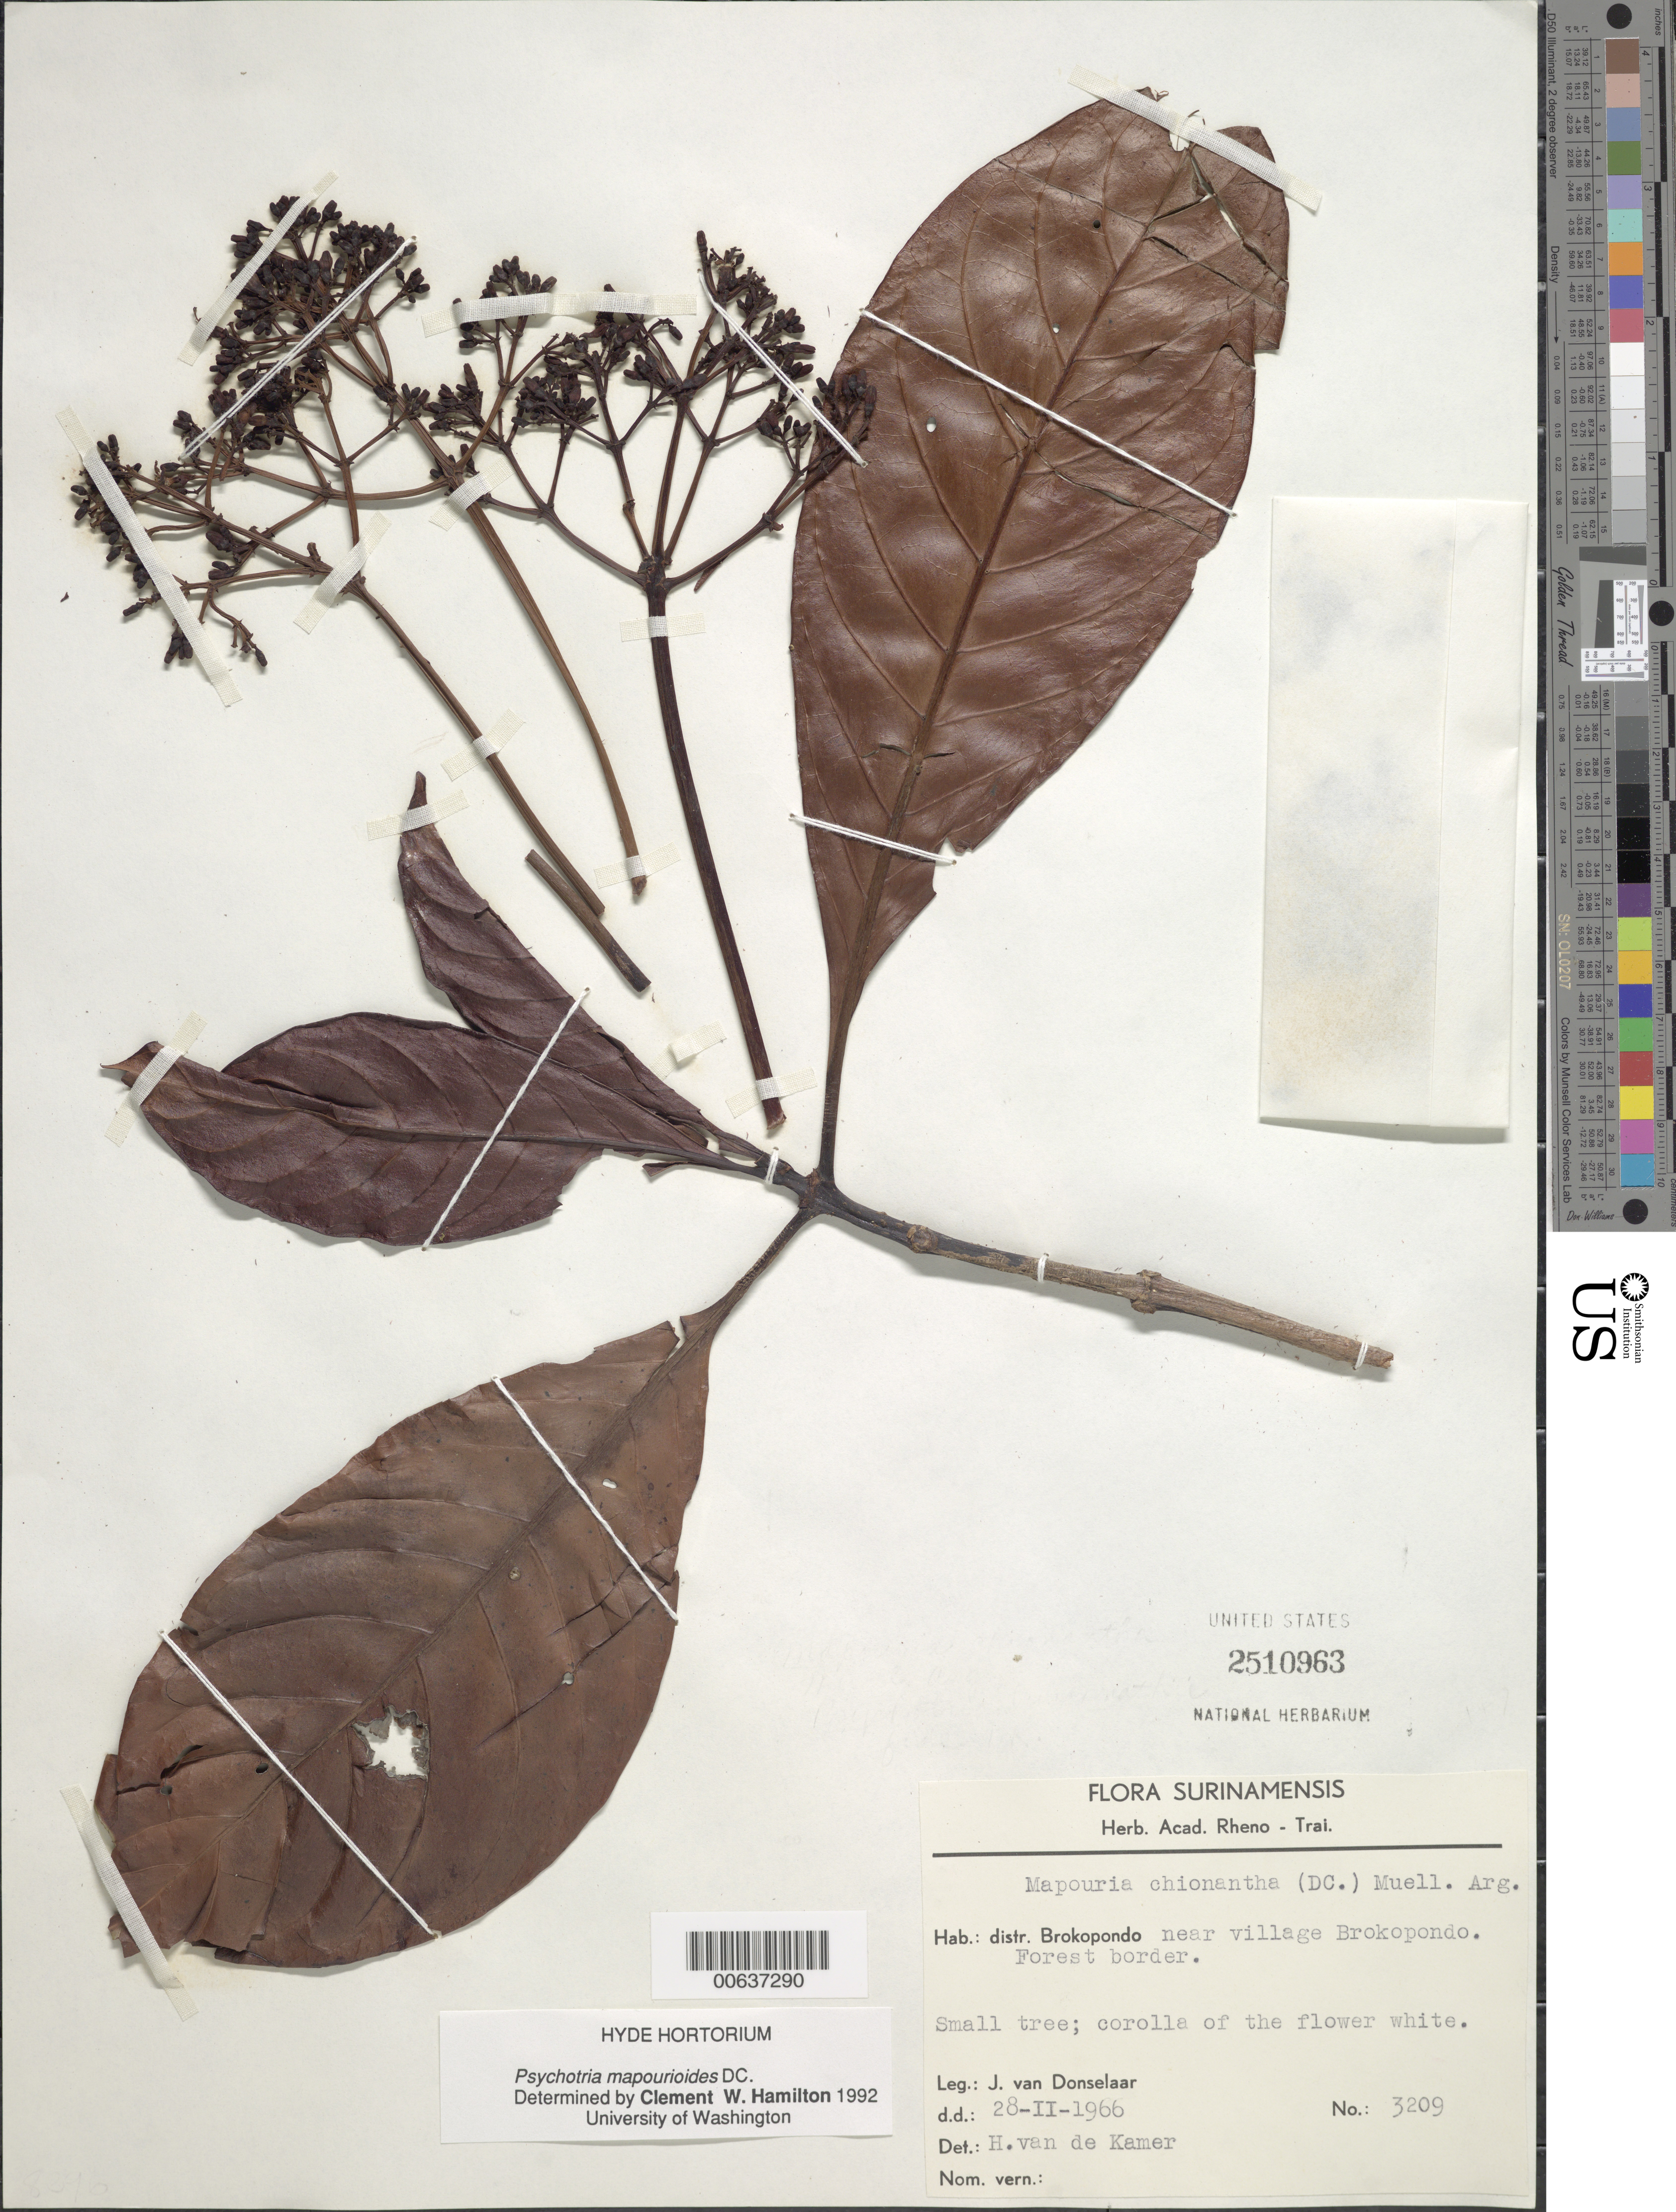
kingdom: Plantae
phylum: Tracheophyta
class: Magnoliopsida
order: Gentianales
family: Rubiaceae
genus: Psychotria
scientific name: Psychotria mapourioides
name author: DC.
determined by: Hamilton, C. W.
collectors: J. Donselaar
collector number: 3209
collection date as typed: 28-Feb-66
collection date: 1966-02-28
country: Suriname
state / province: Brokopondo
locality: Brokopondo Village, near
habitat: forest border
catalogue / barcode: US 2510963